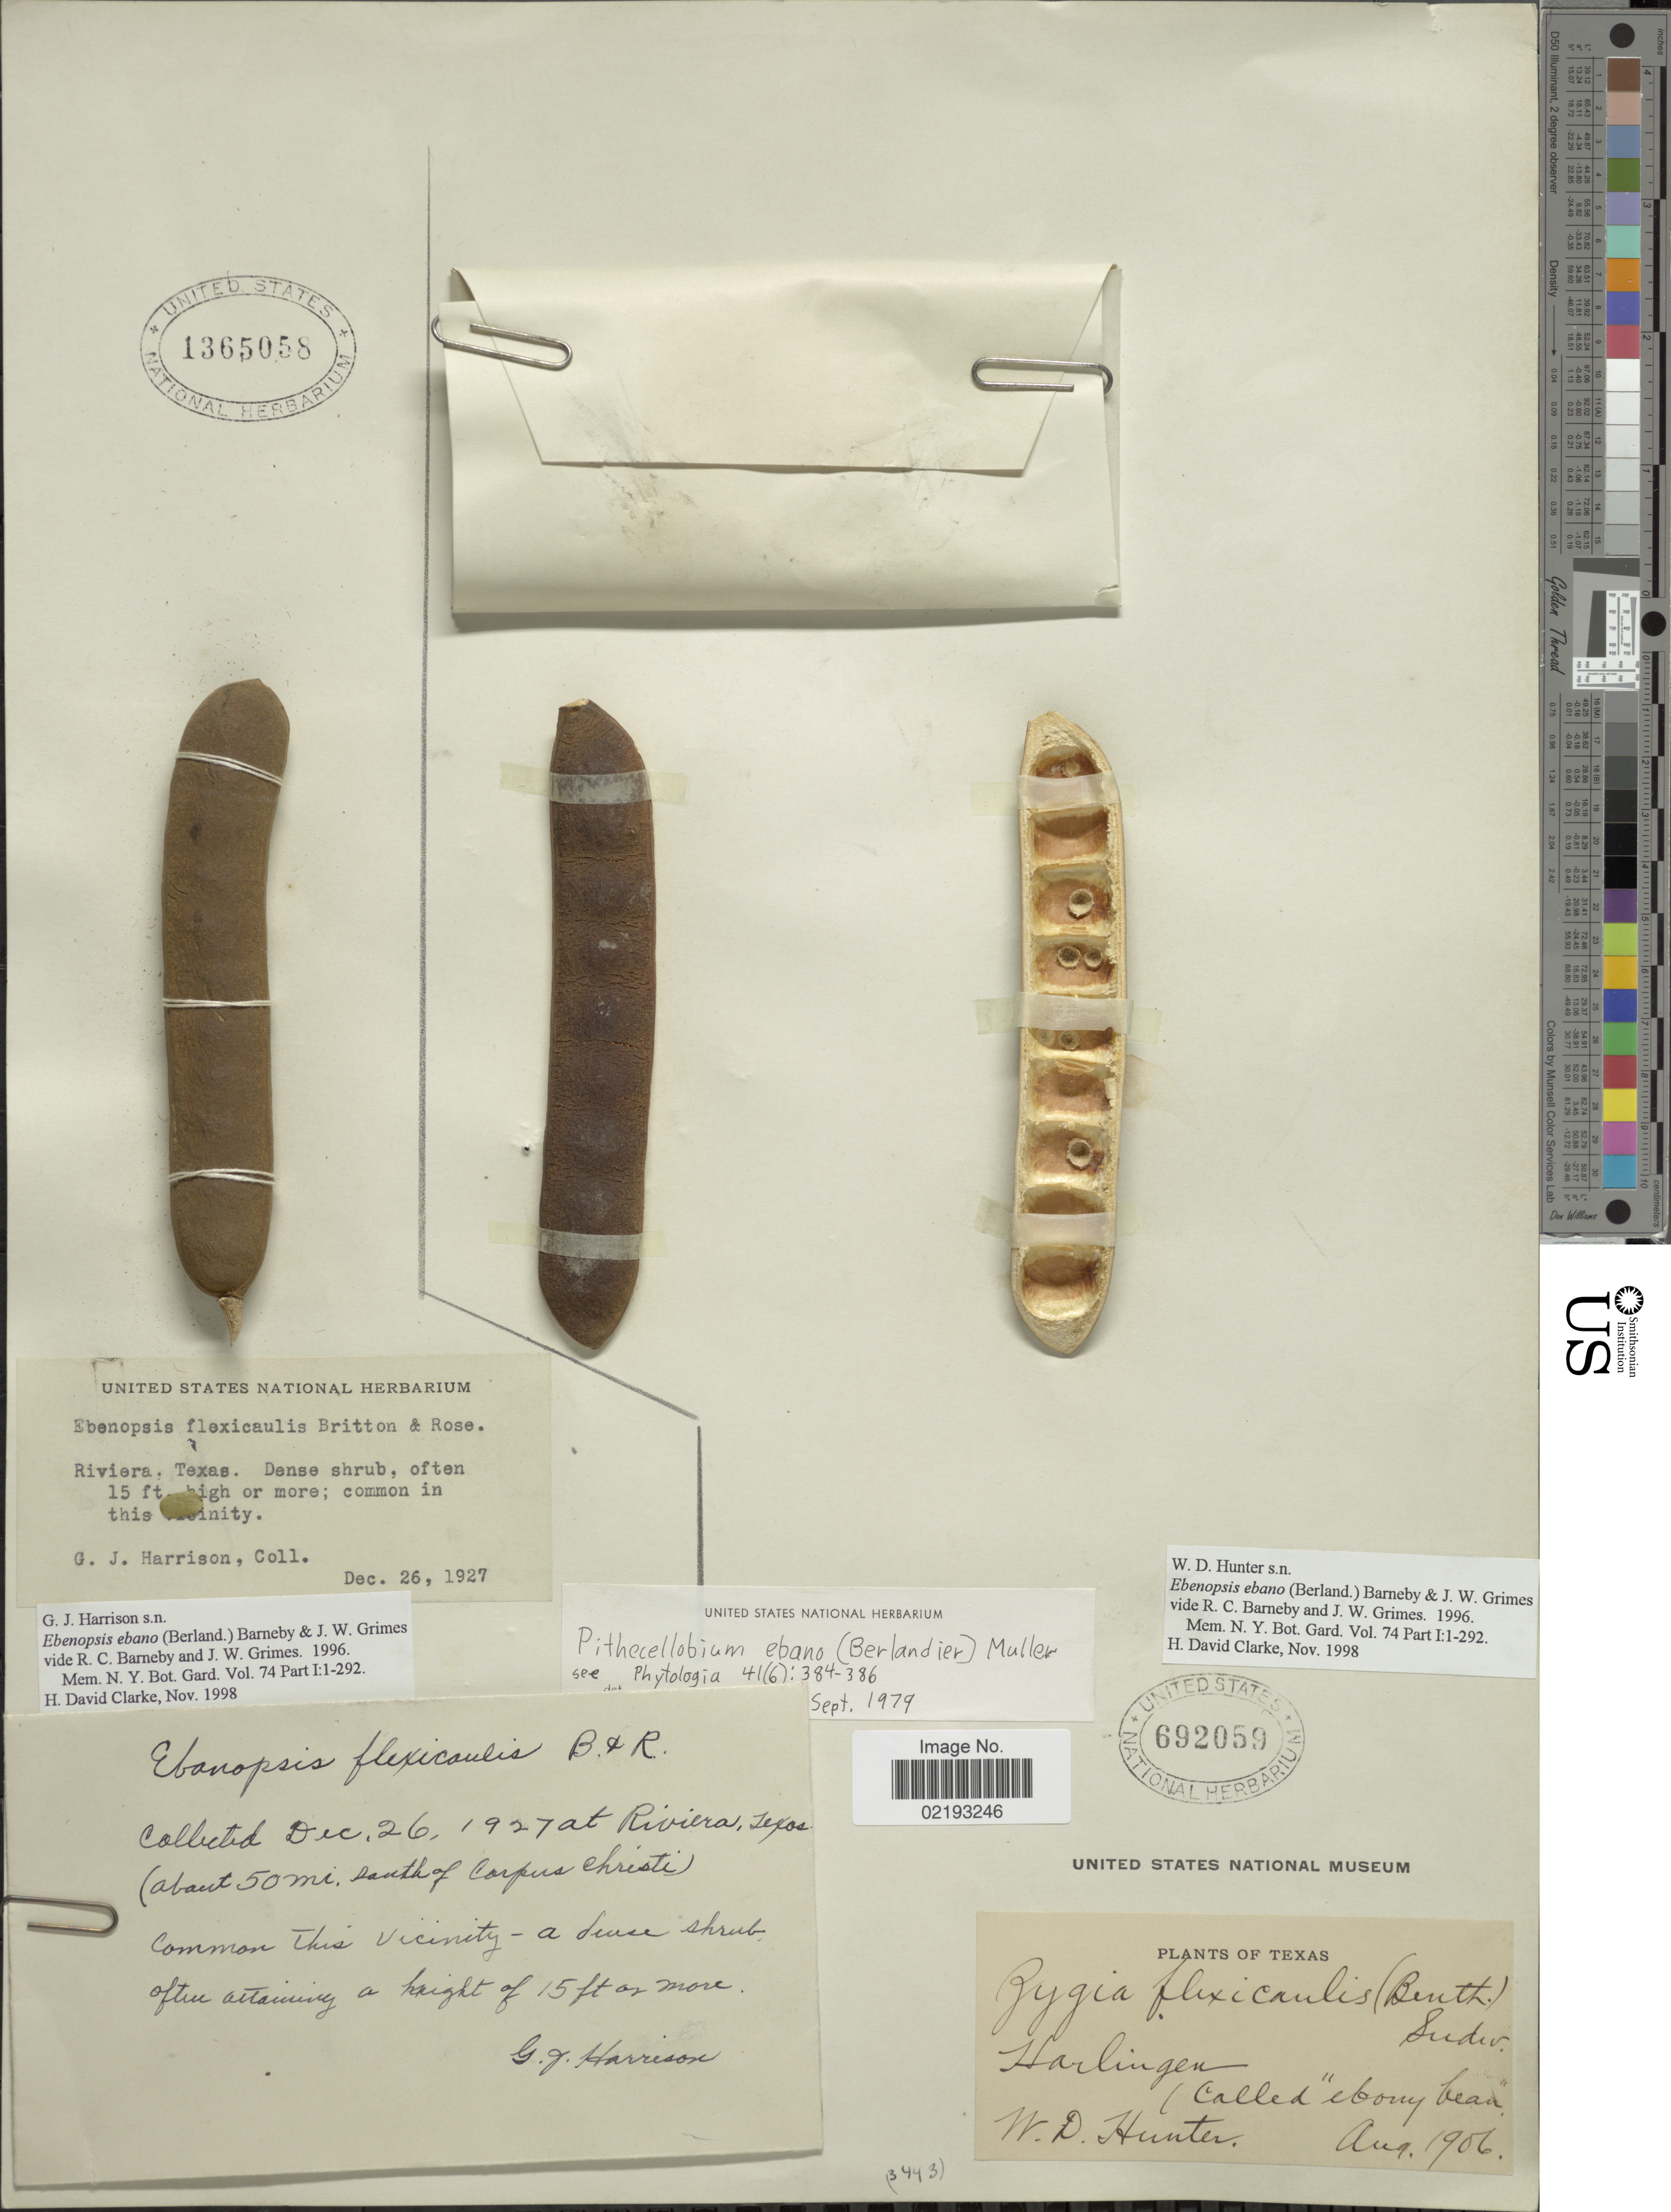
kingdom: Plantae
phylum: Tracheophyta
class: Magnoliopsida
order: Fabales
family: Fabaceae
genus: Ebenopsis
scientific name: Ebenopsis ebano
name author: (Berland.) Barneby & J.W. Grimes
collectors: G. J. Harrison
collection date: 1927-12-26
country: United States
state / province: Texas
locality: Riviera; common in this vicinity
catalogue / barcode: US 1365058